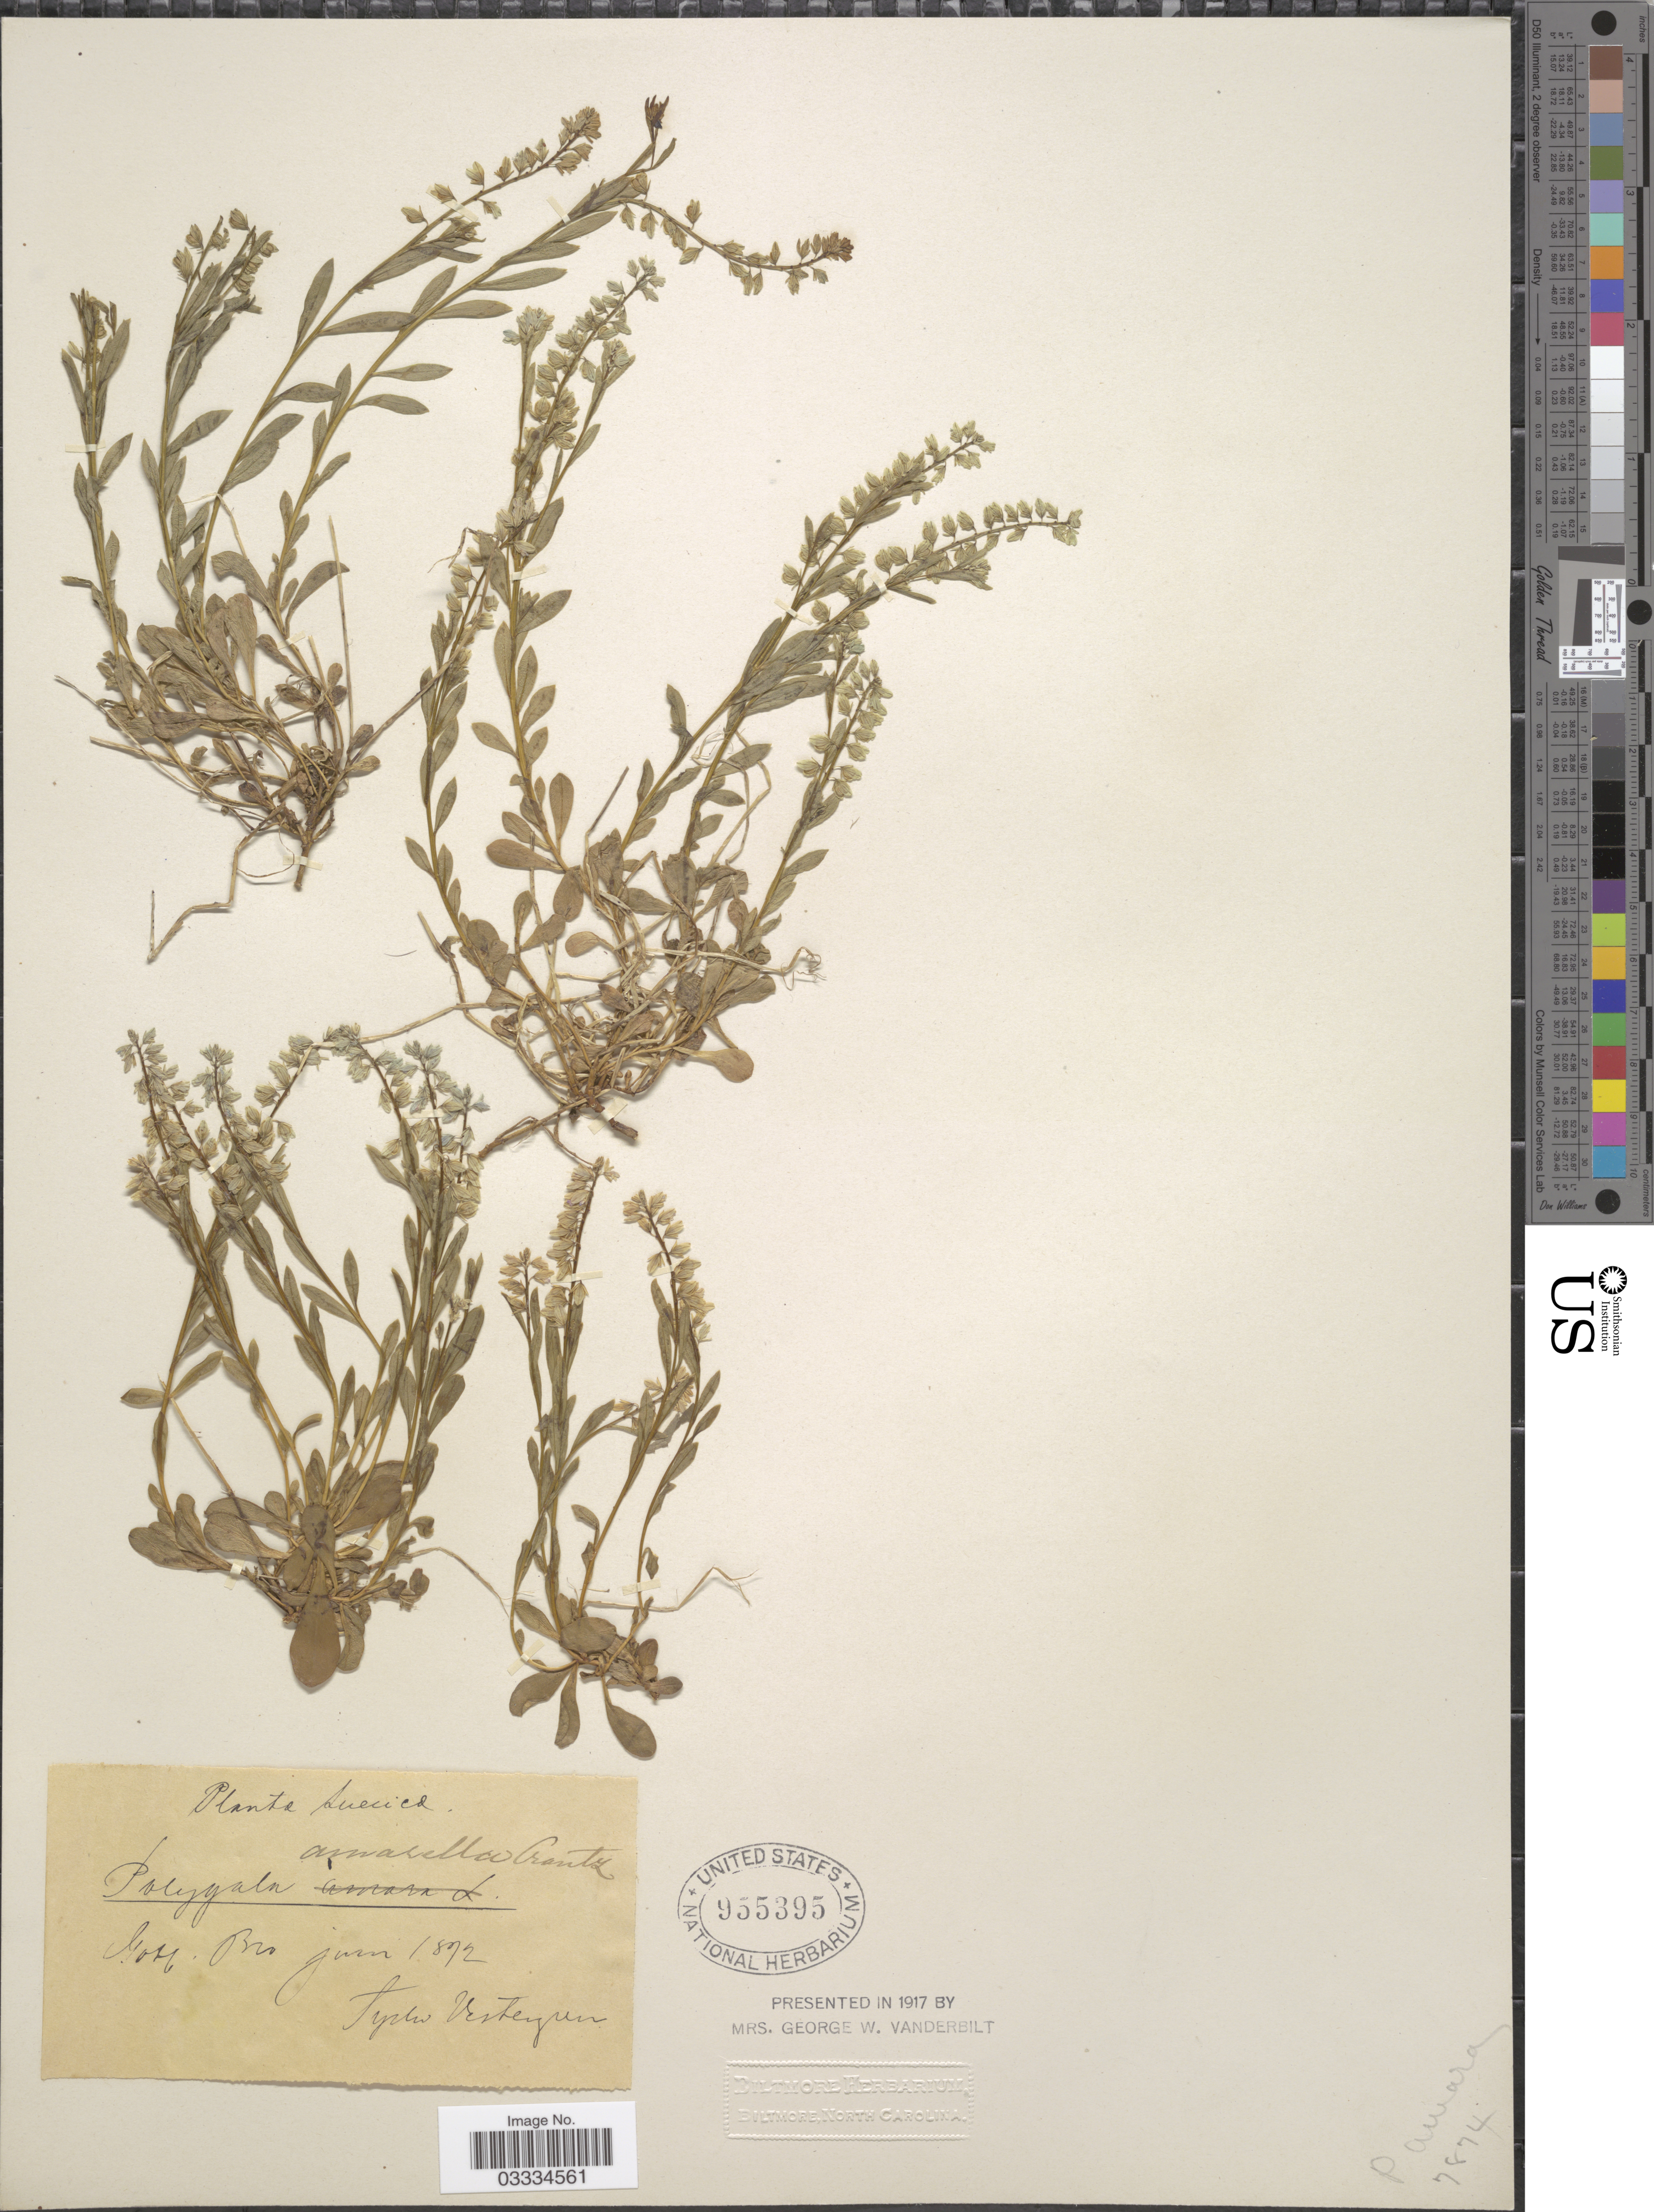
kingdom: Plantae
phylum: Tracheophyta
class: Magnoliopsida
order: Fabales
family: Polygalaceae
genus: Polygala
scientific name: Polygala amarella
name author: Crantz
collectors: T. Vestergren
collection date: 1872-06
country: Sweden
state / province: Gotland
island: Gotland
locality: Suecica. Gotl. Bro.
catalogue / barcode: US 955395